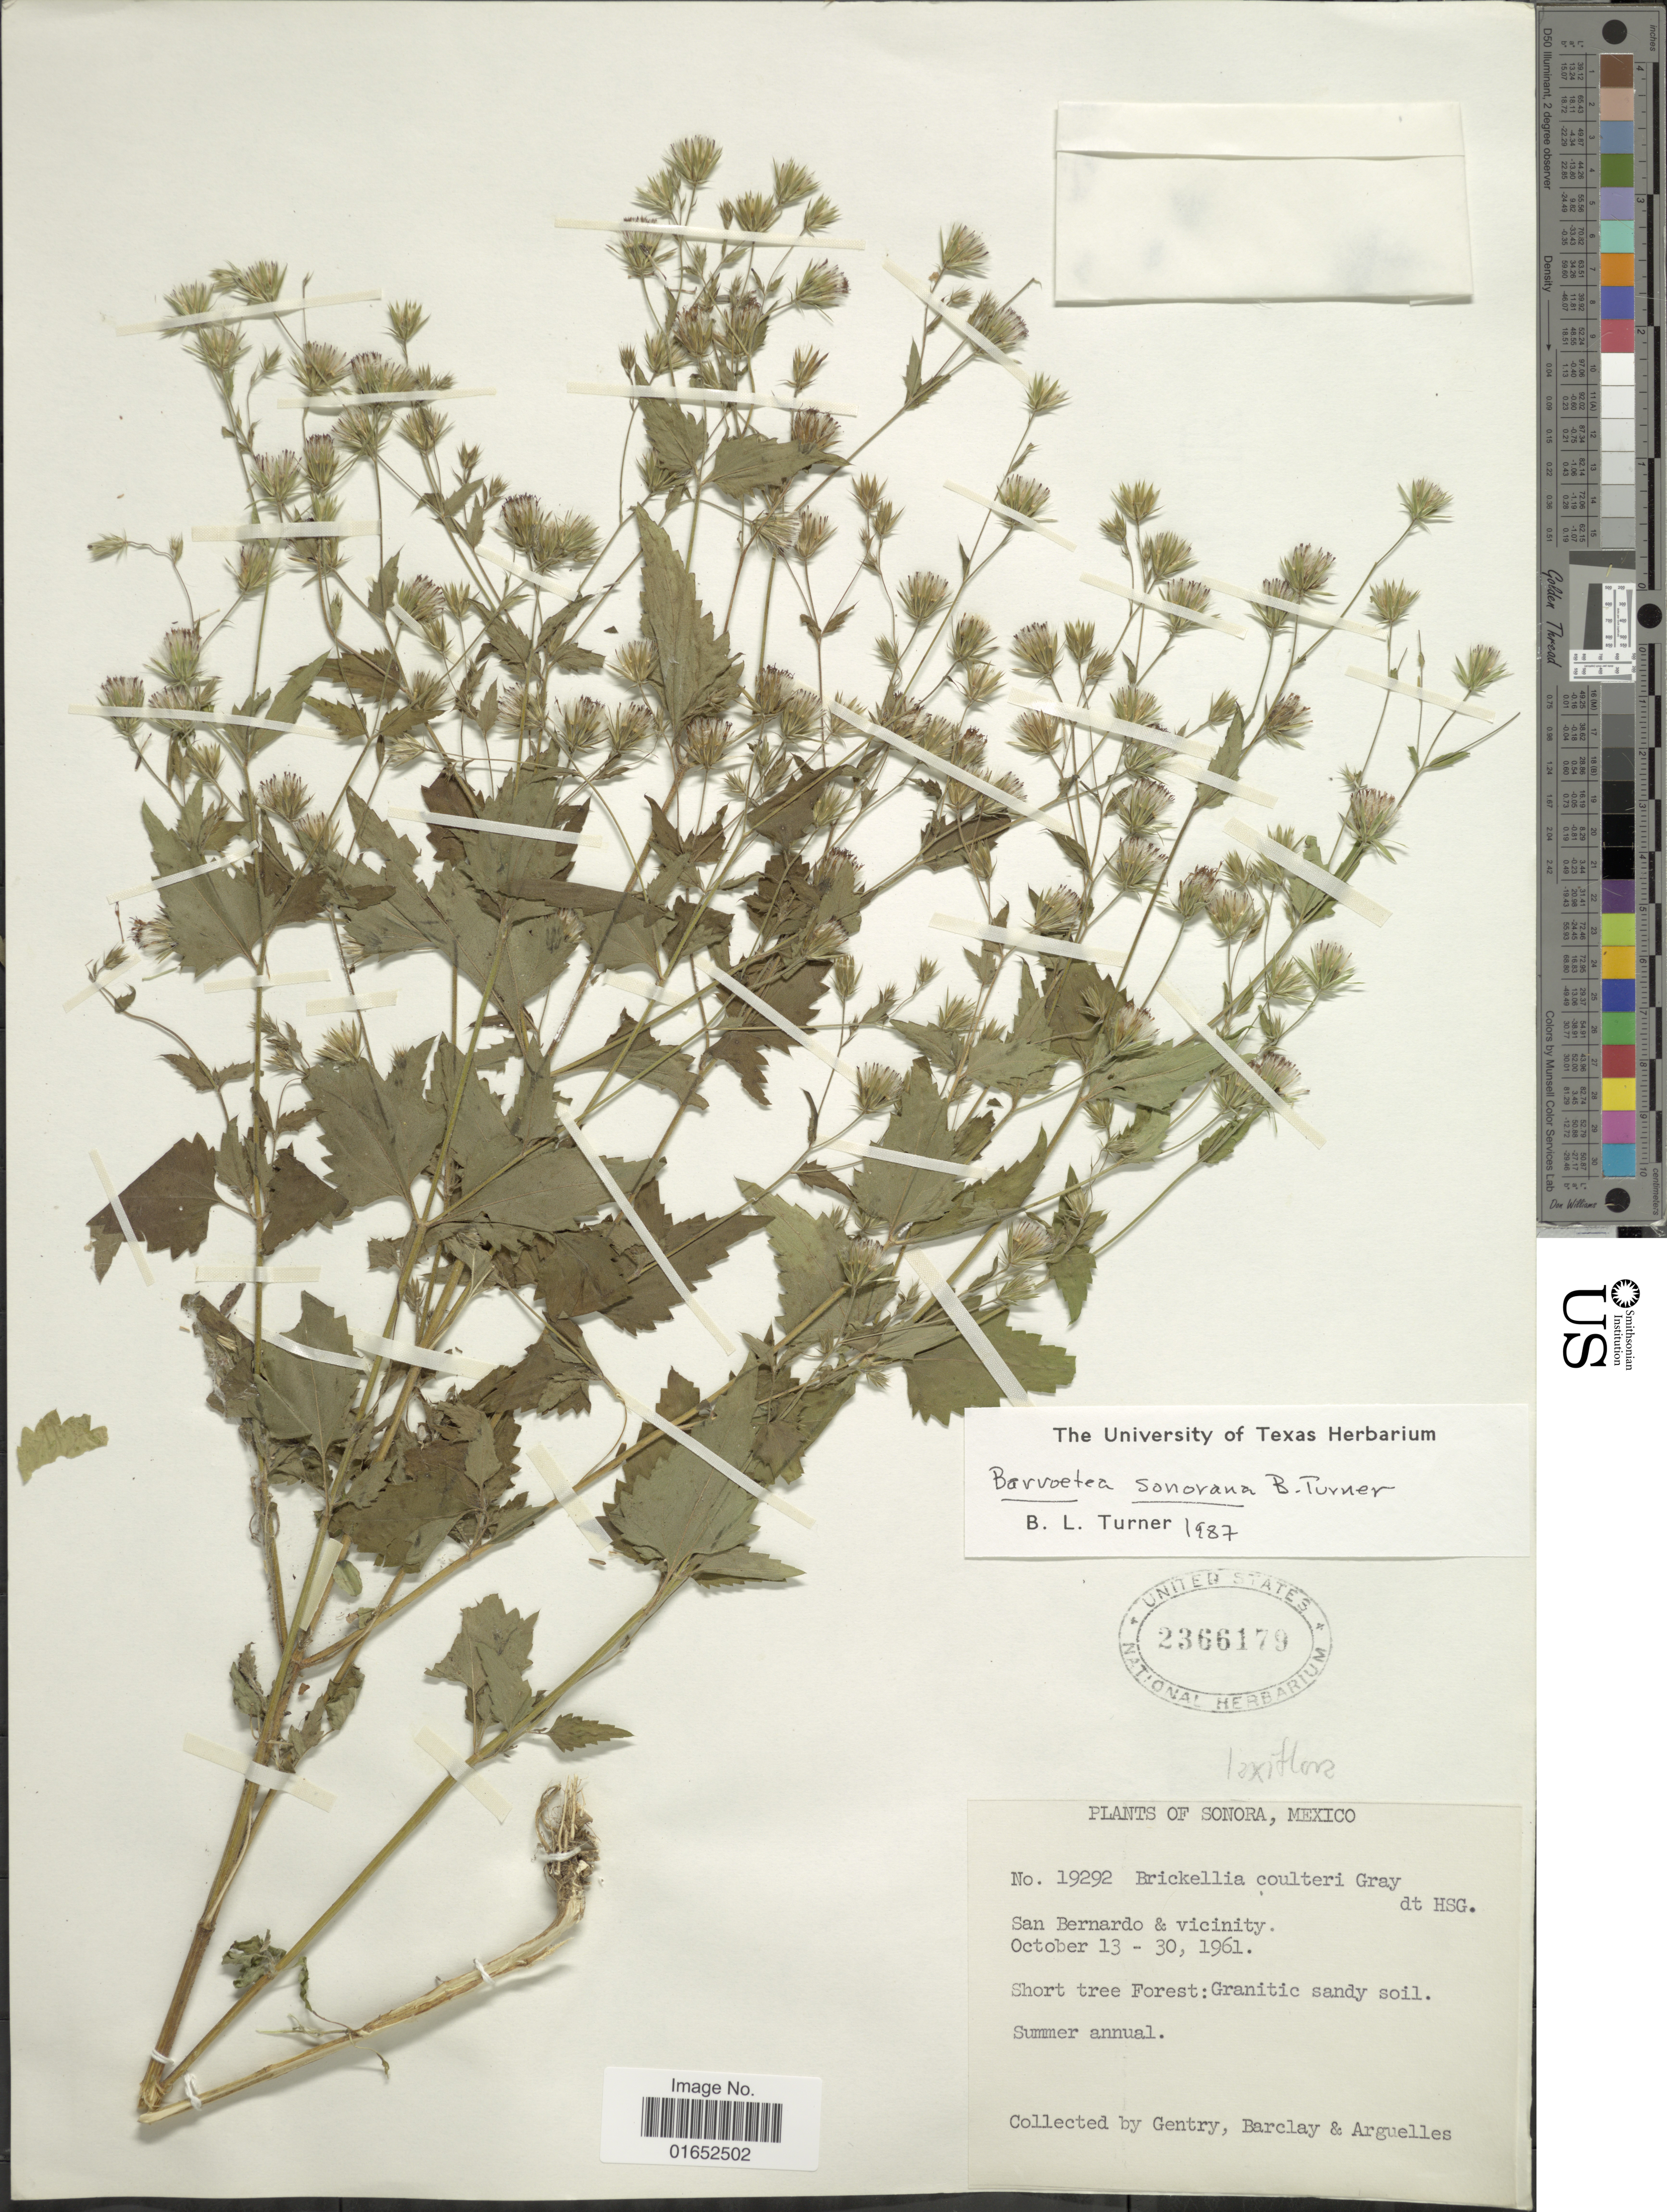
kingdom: Plantae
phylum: Tracheophyta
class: Magnoliopsida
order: Asterales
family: Asteraceae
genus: Barroetea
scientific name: Barroetea sonorae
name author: B.L. Turner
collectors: Gentry, --, -- Barclay & Arguelles, --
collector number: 19292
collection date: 1961-10-13/1961-10-30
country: Mexico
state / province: Sonora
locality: Summer annual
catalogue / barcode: US 2366179